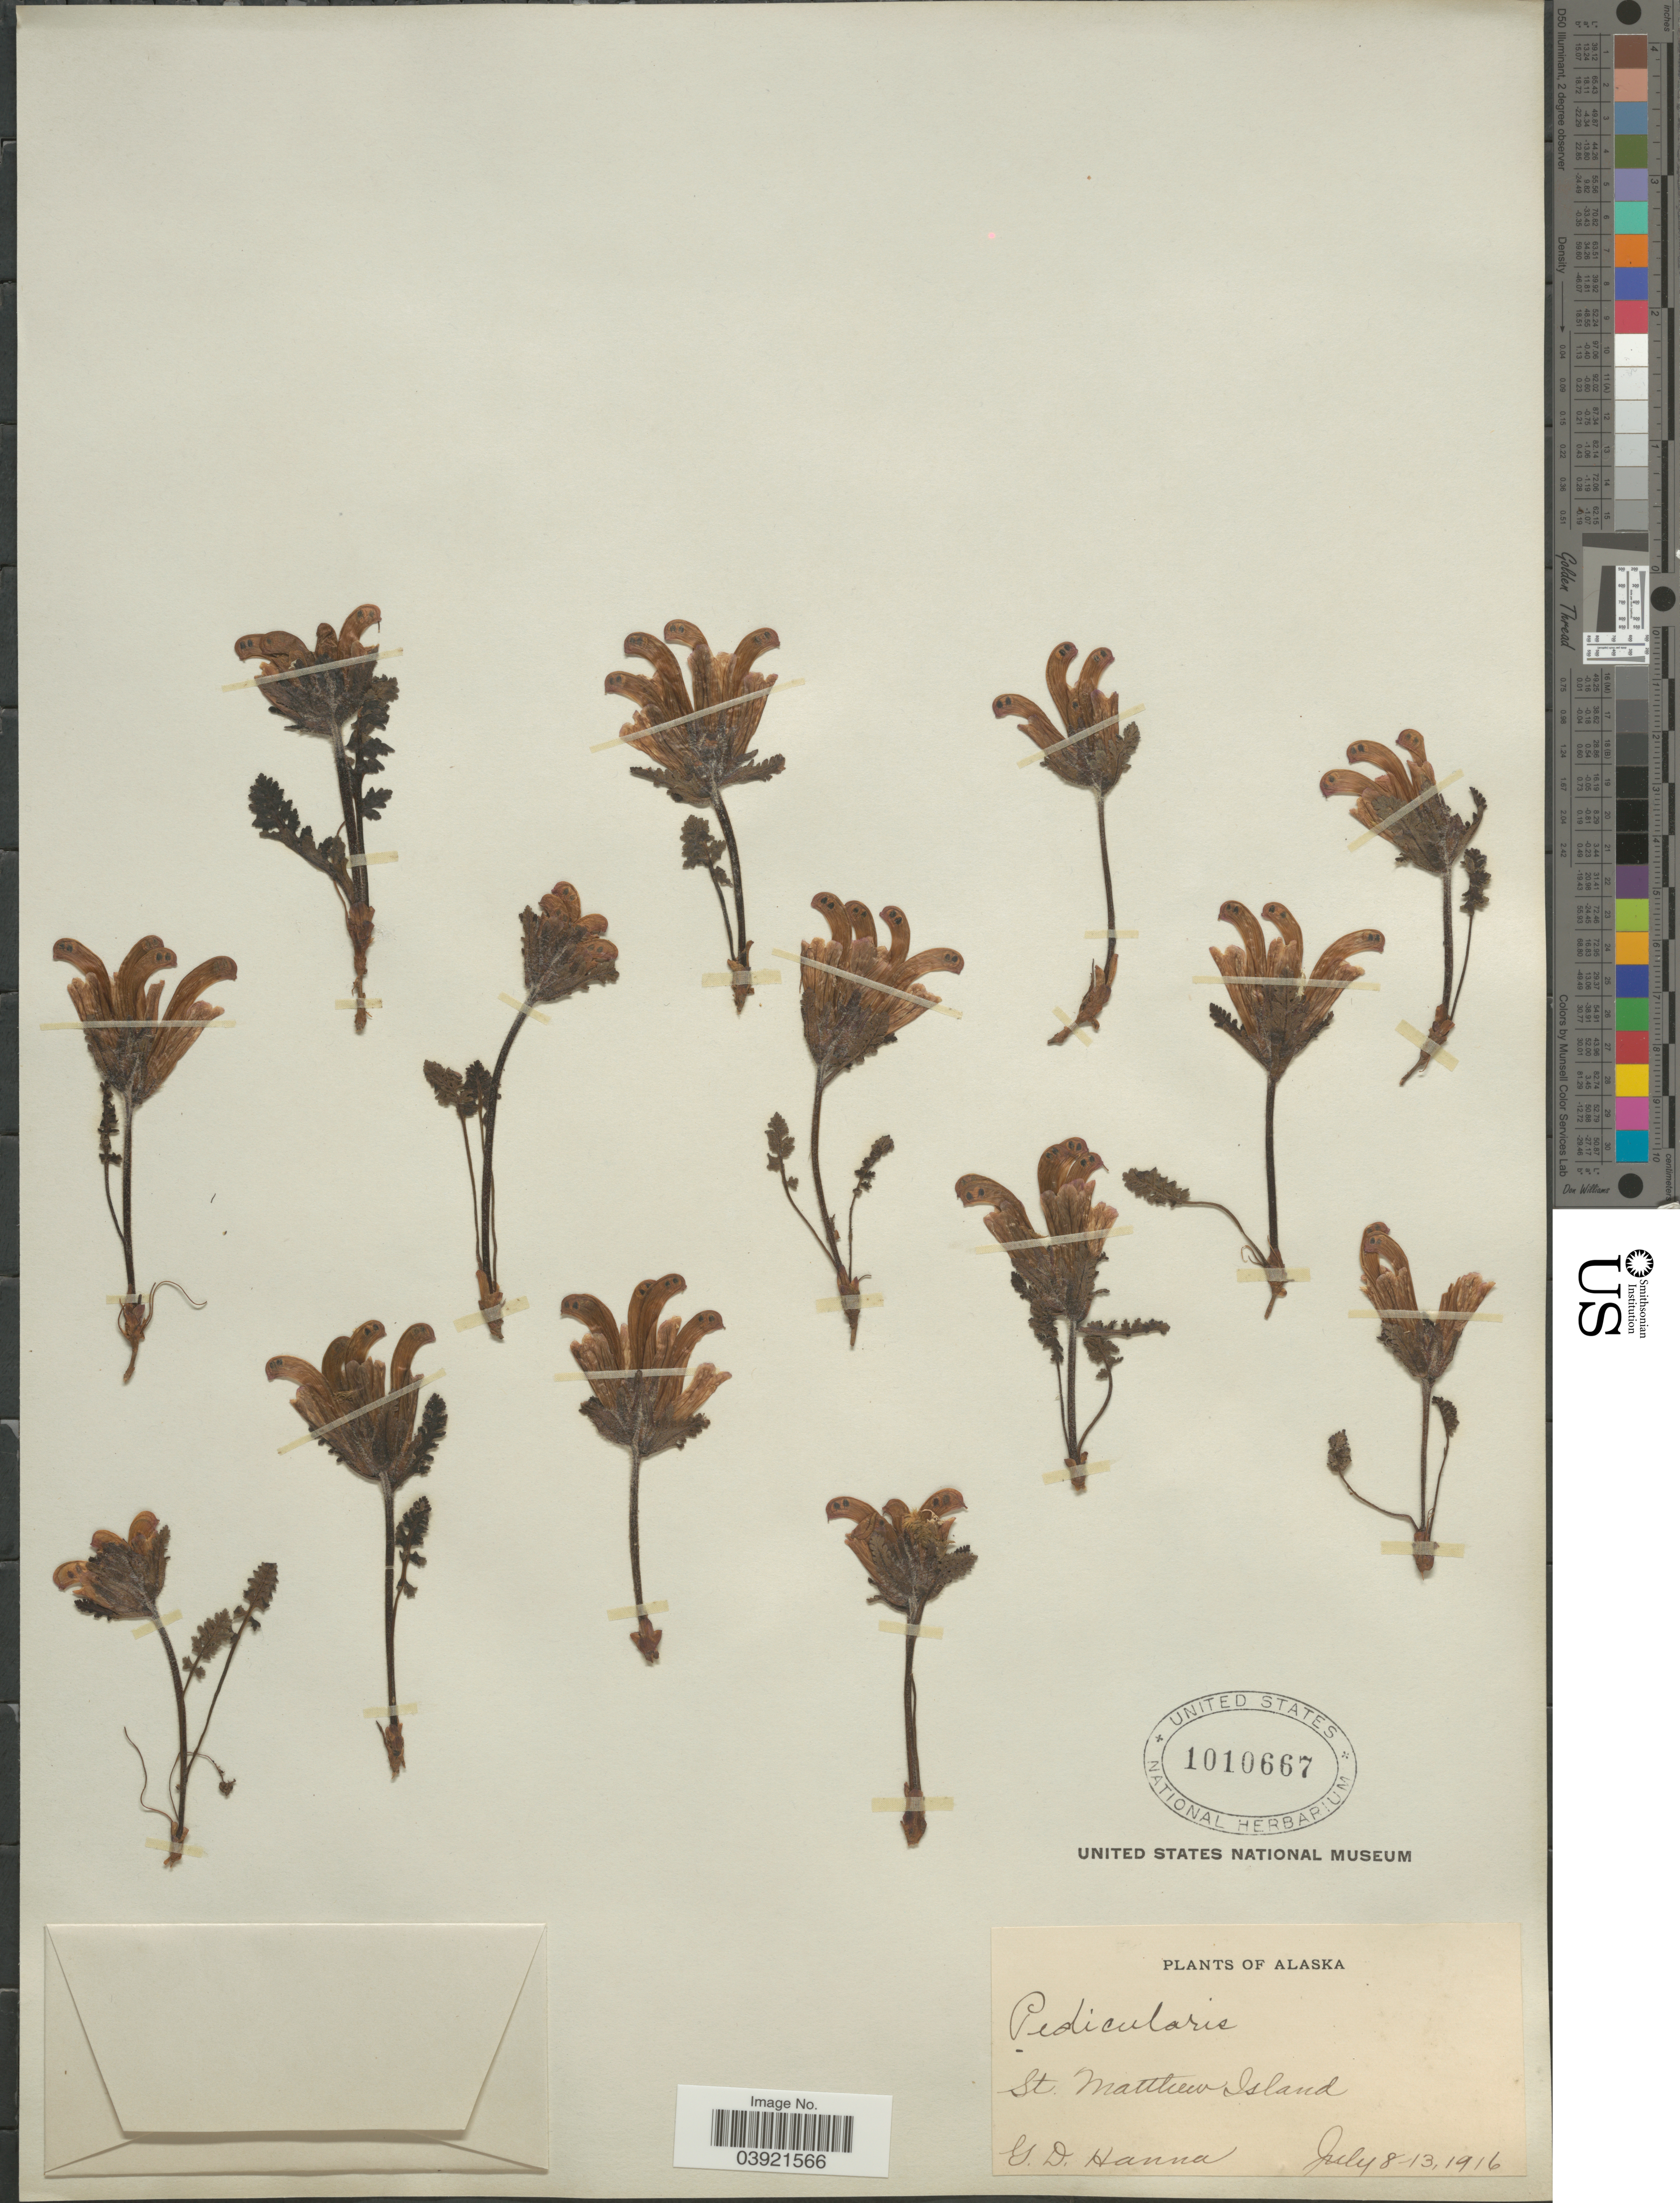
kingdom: Plantae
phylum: Tracheophyta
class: Magnoliopsida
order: Lamiales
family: Orobanchaceae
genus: Pedicularis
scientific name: Pedicularis capitata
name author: Adams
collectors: G. D. Hanna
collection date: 1916-07-08/1916-07-13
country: United States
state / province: Alaska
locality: St. Matthew Island.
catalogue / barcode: US 1010667